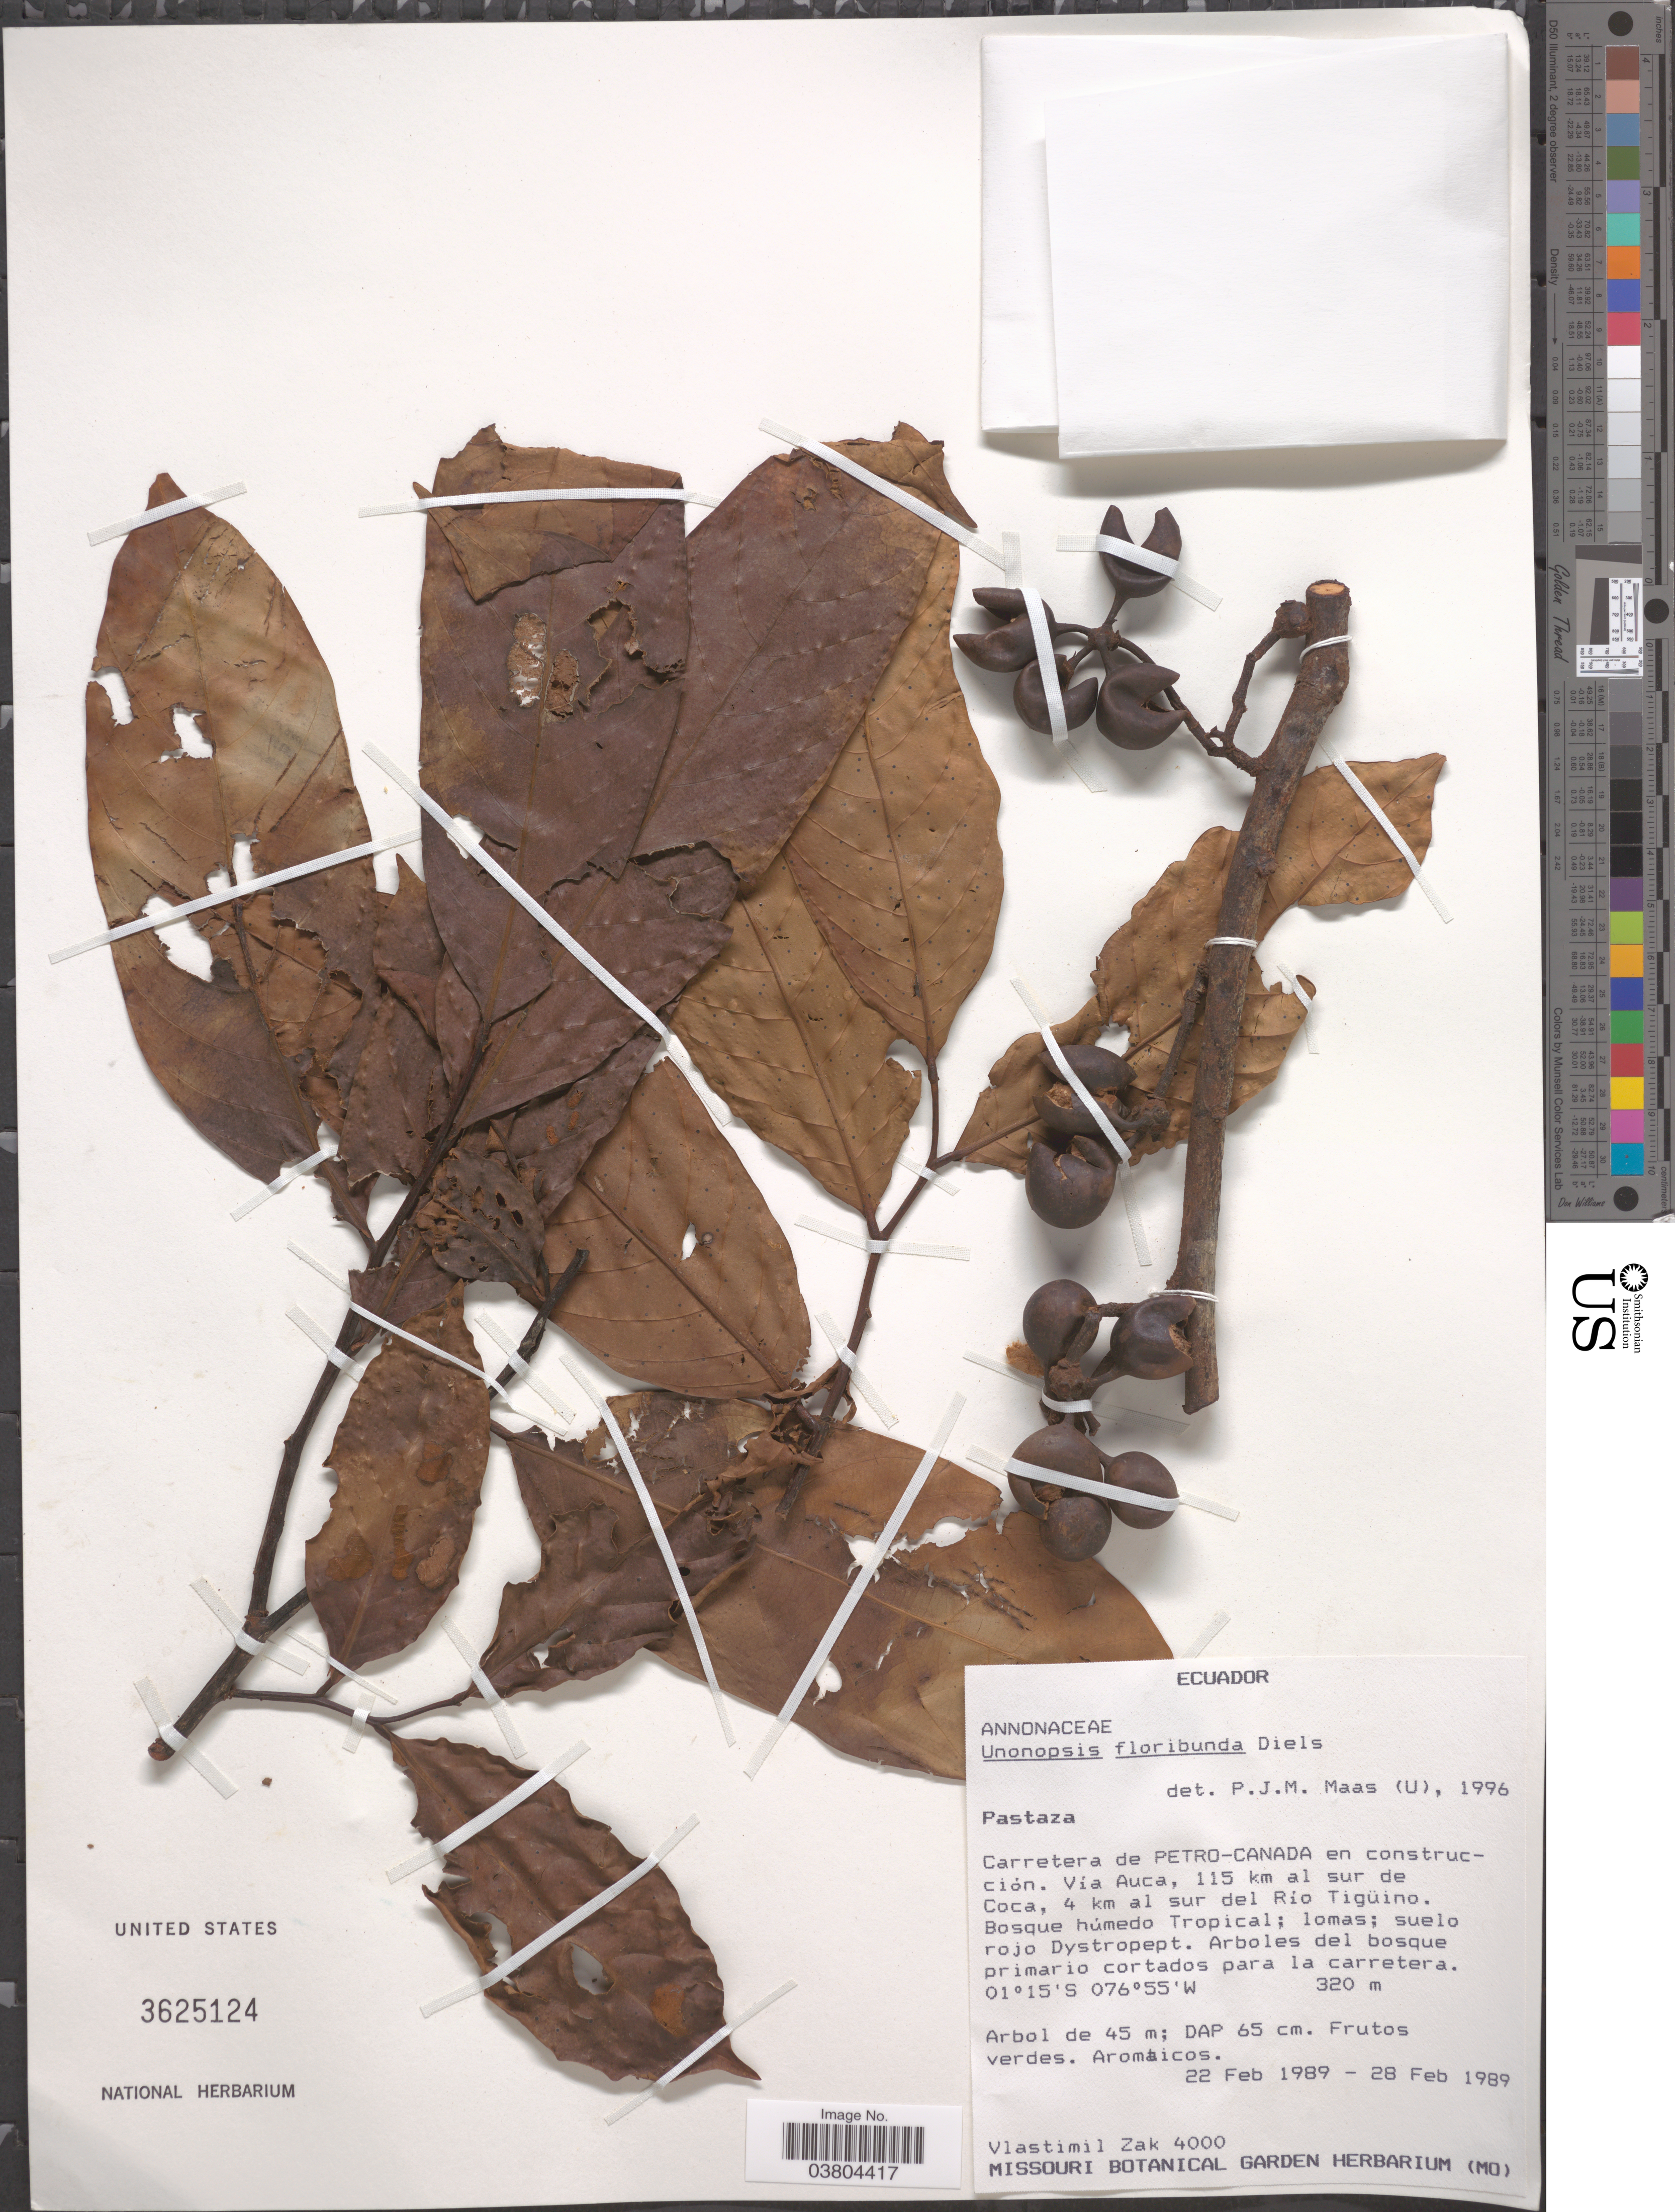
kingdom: Plantae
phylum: Tracheophyta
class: Magnoliopsida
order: Magnoliales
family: Annonaceae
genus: Unonopsis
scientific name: Unonopsis floribunda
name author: Diels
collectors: V. Zak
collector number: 4000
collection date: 1989-02-22/1989-02-28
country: Ecuador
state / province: Pastaza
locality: Carretera de PETRO-CANADA en construcción. Vía Auca, 115 km al sur de Coca, 4 km al sur del Río Tigüino. Bosque húmedo Tropical; lomas; suelo rojo Dystropept.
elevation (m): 320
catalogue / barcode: US 3625124